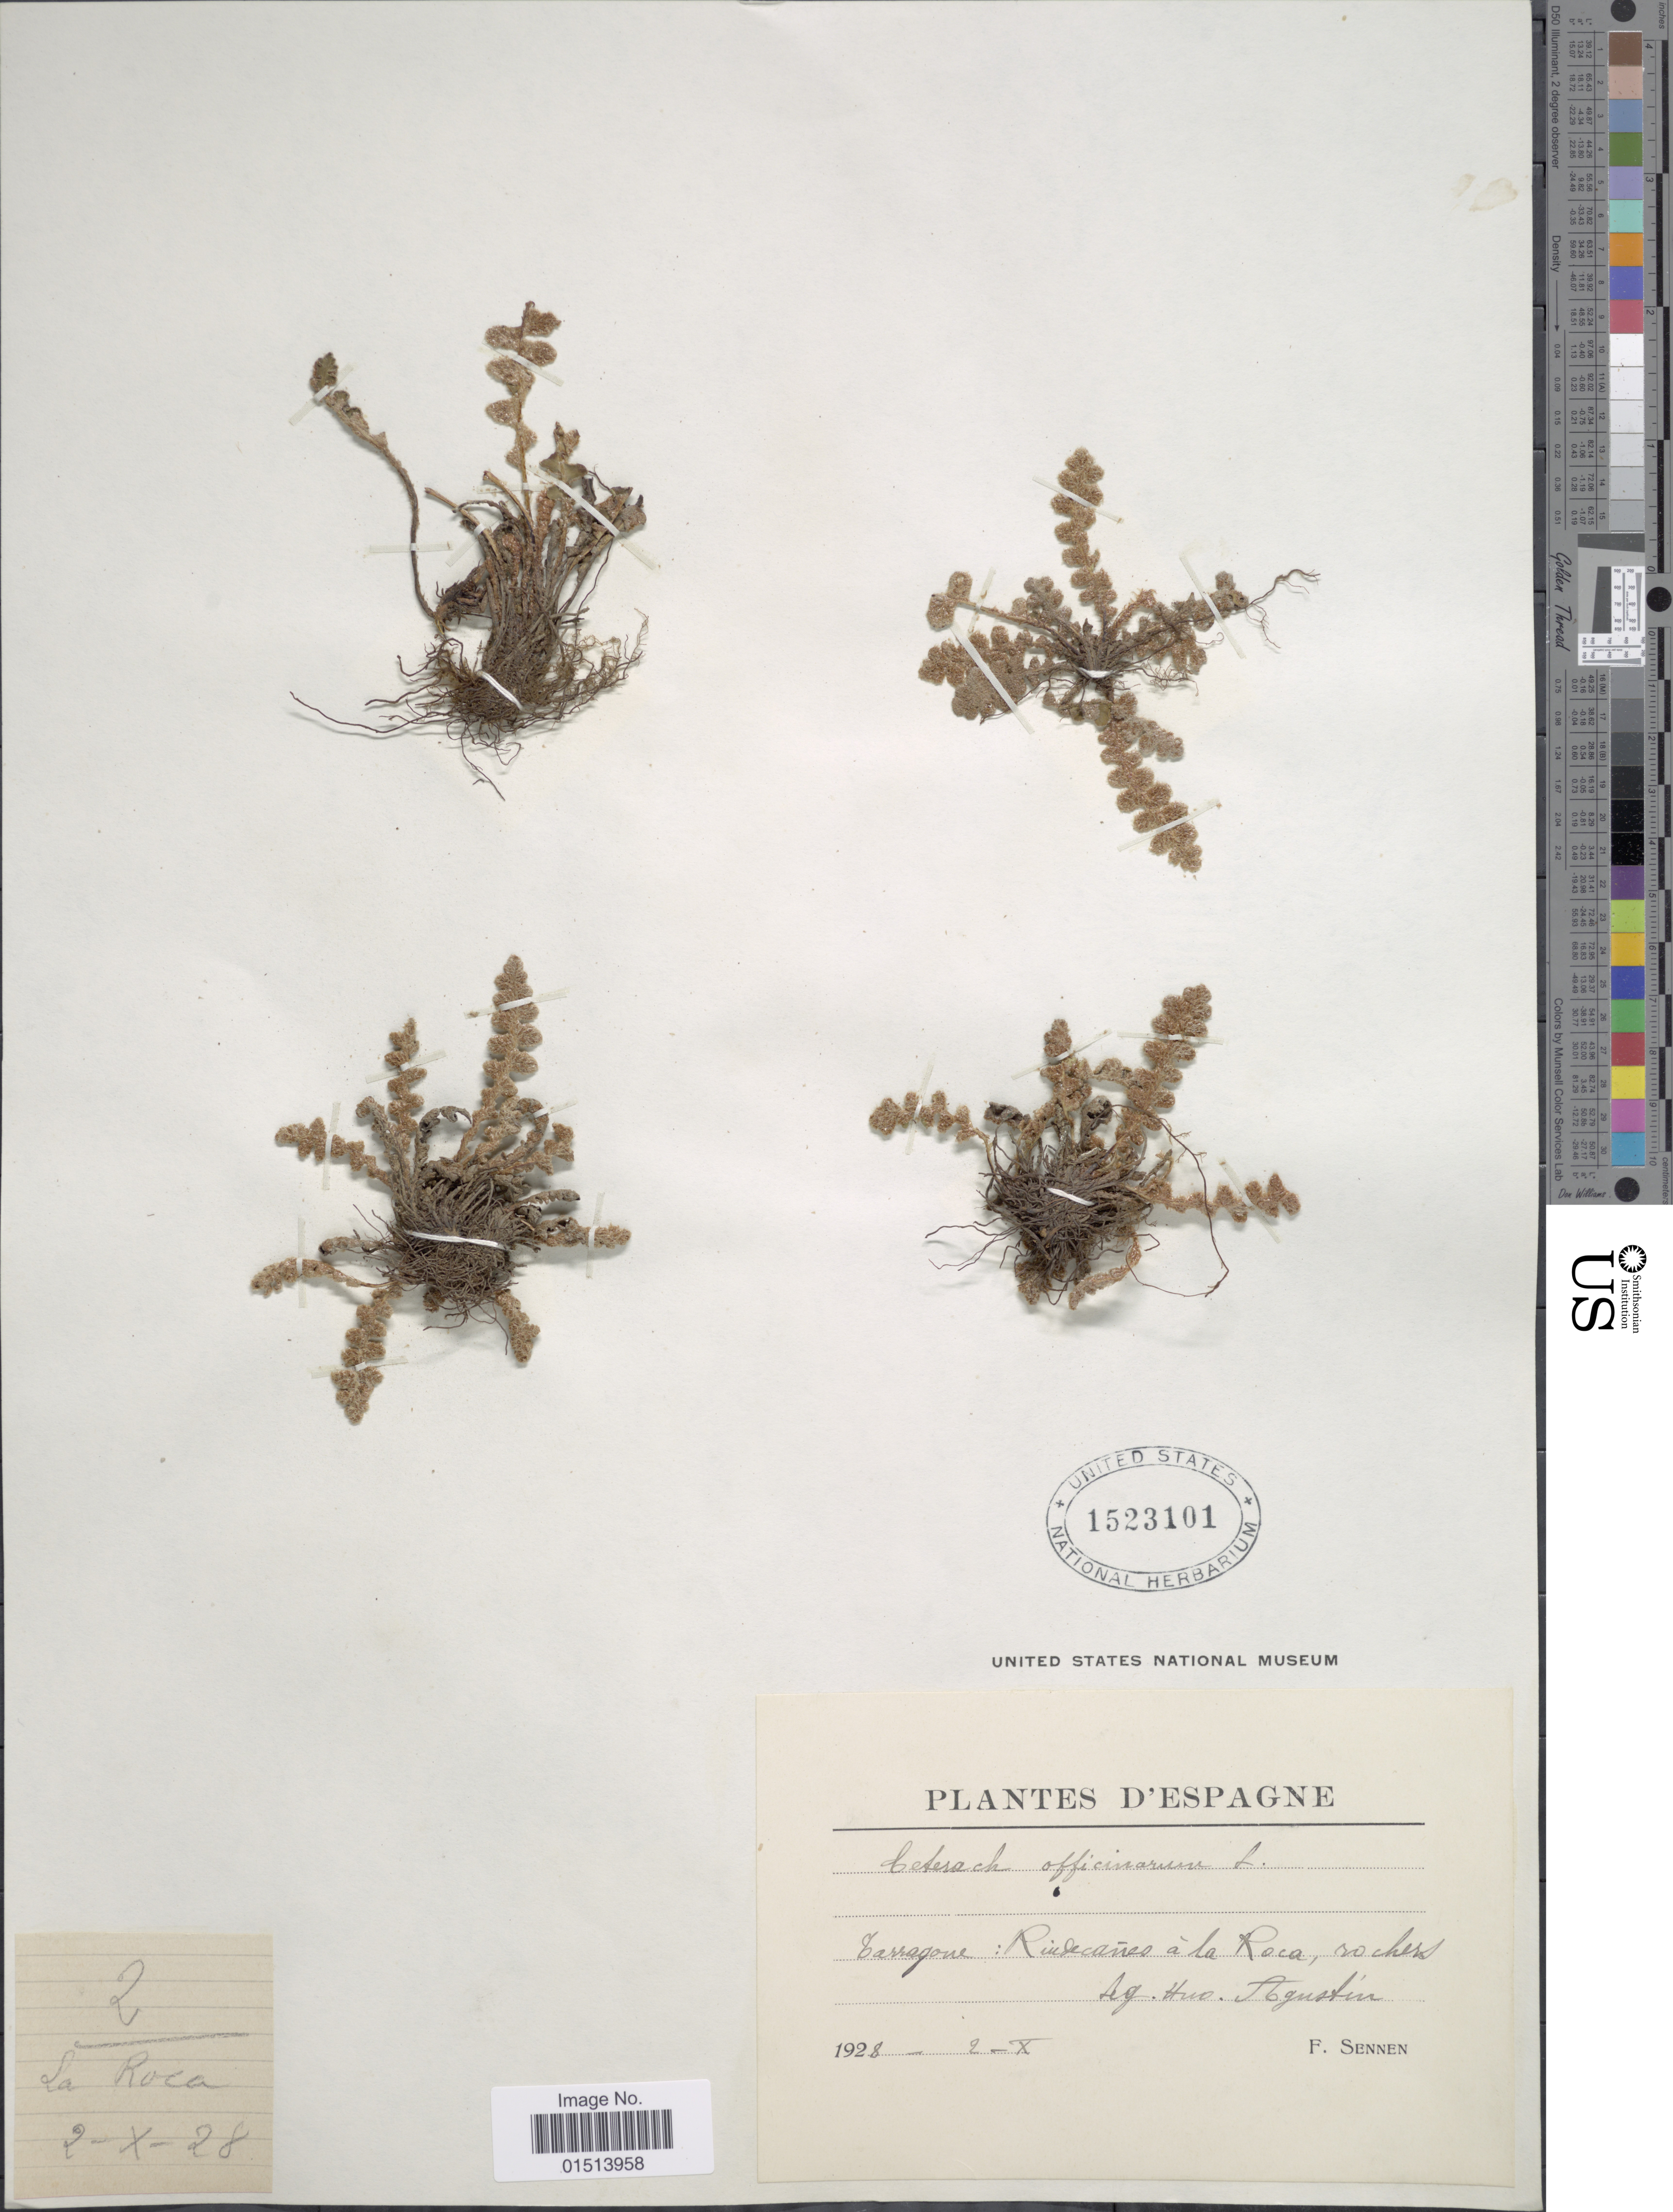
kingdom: Plantae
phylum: Tracheophyta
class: Polypodiopsida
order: Polypodiales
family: Aspleniaceae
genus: Asplenium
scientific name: Asplenium officinarum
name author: DC.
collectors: H. Agustin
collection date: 1928-10-02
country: Spain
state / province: Catalunya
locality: Espagne, Tarragone: Riudecanes a la Rosa, roches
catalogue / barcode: US 1523101